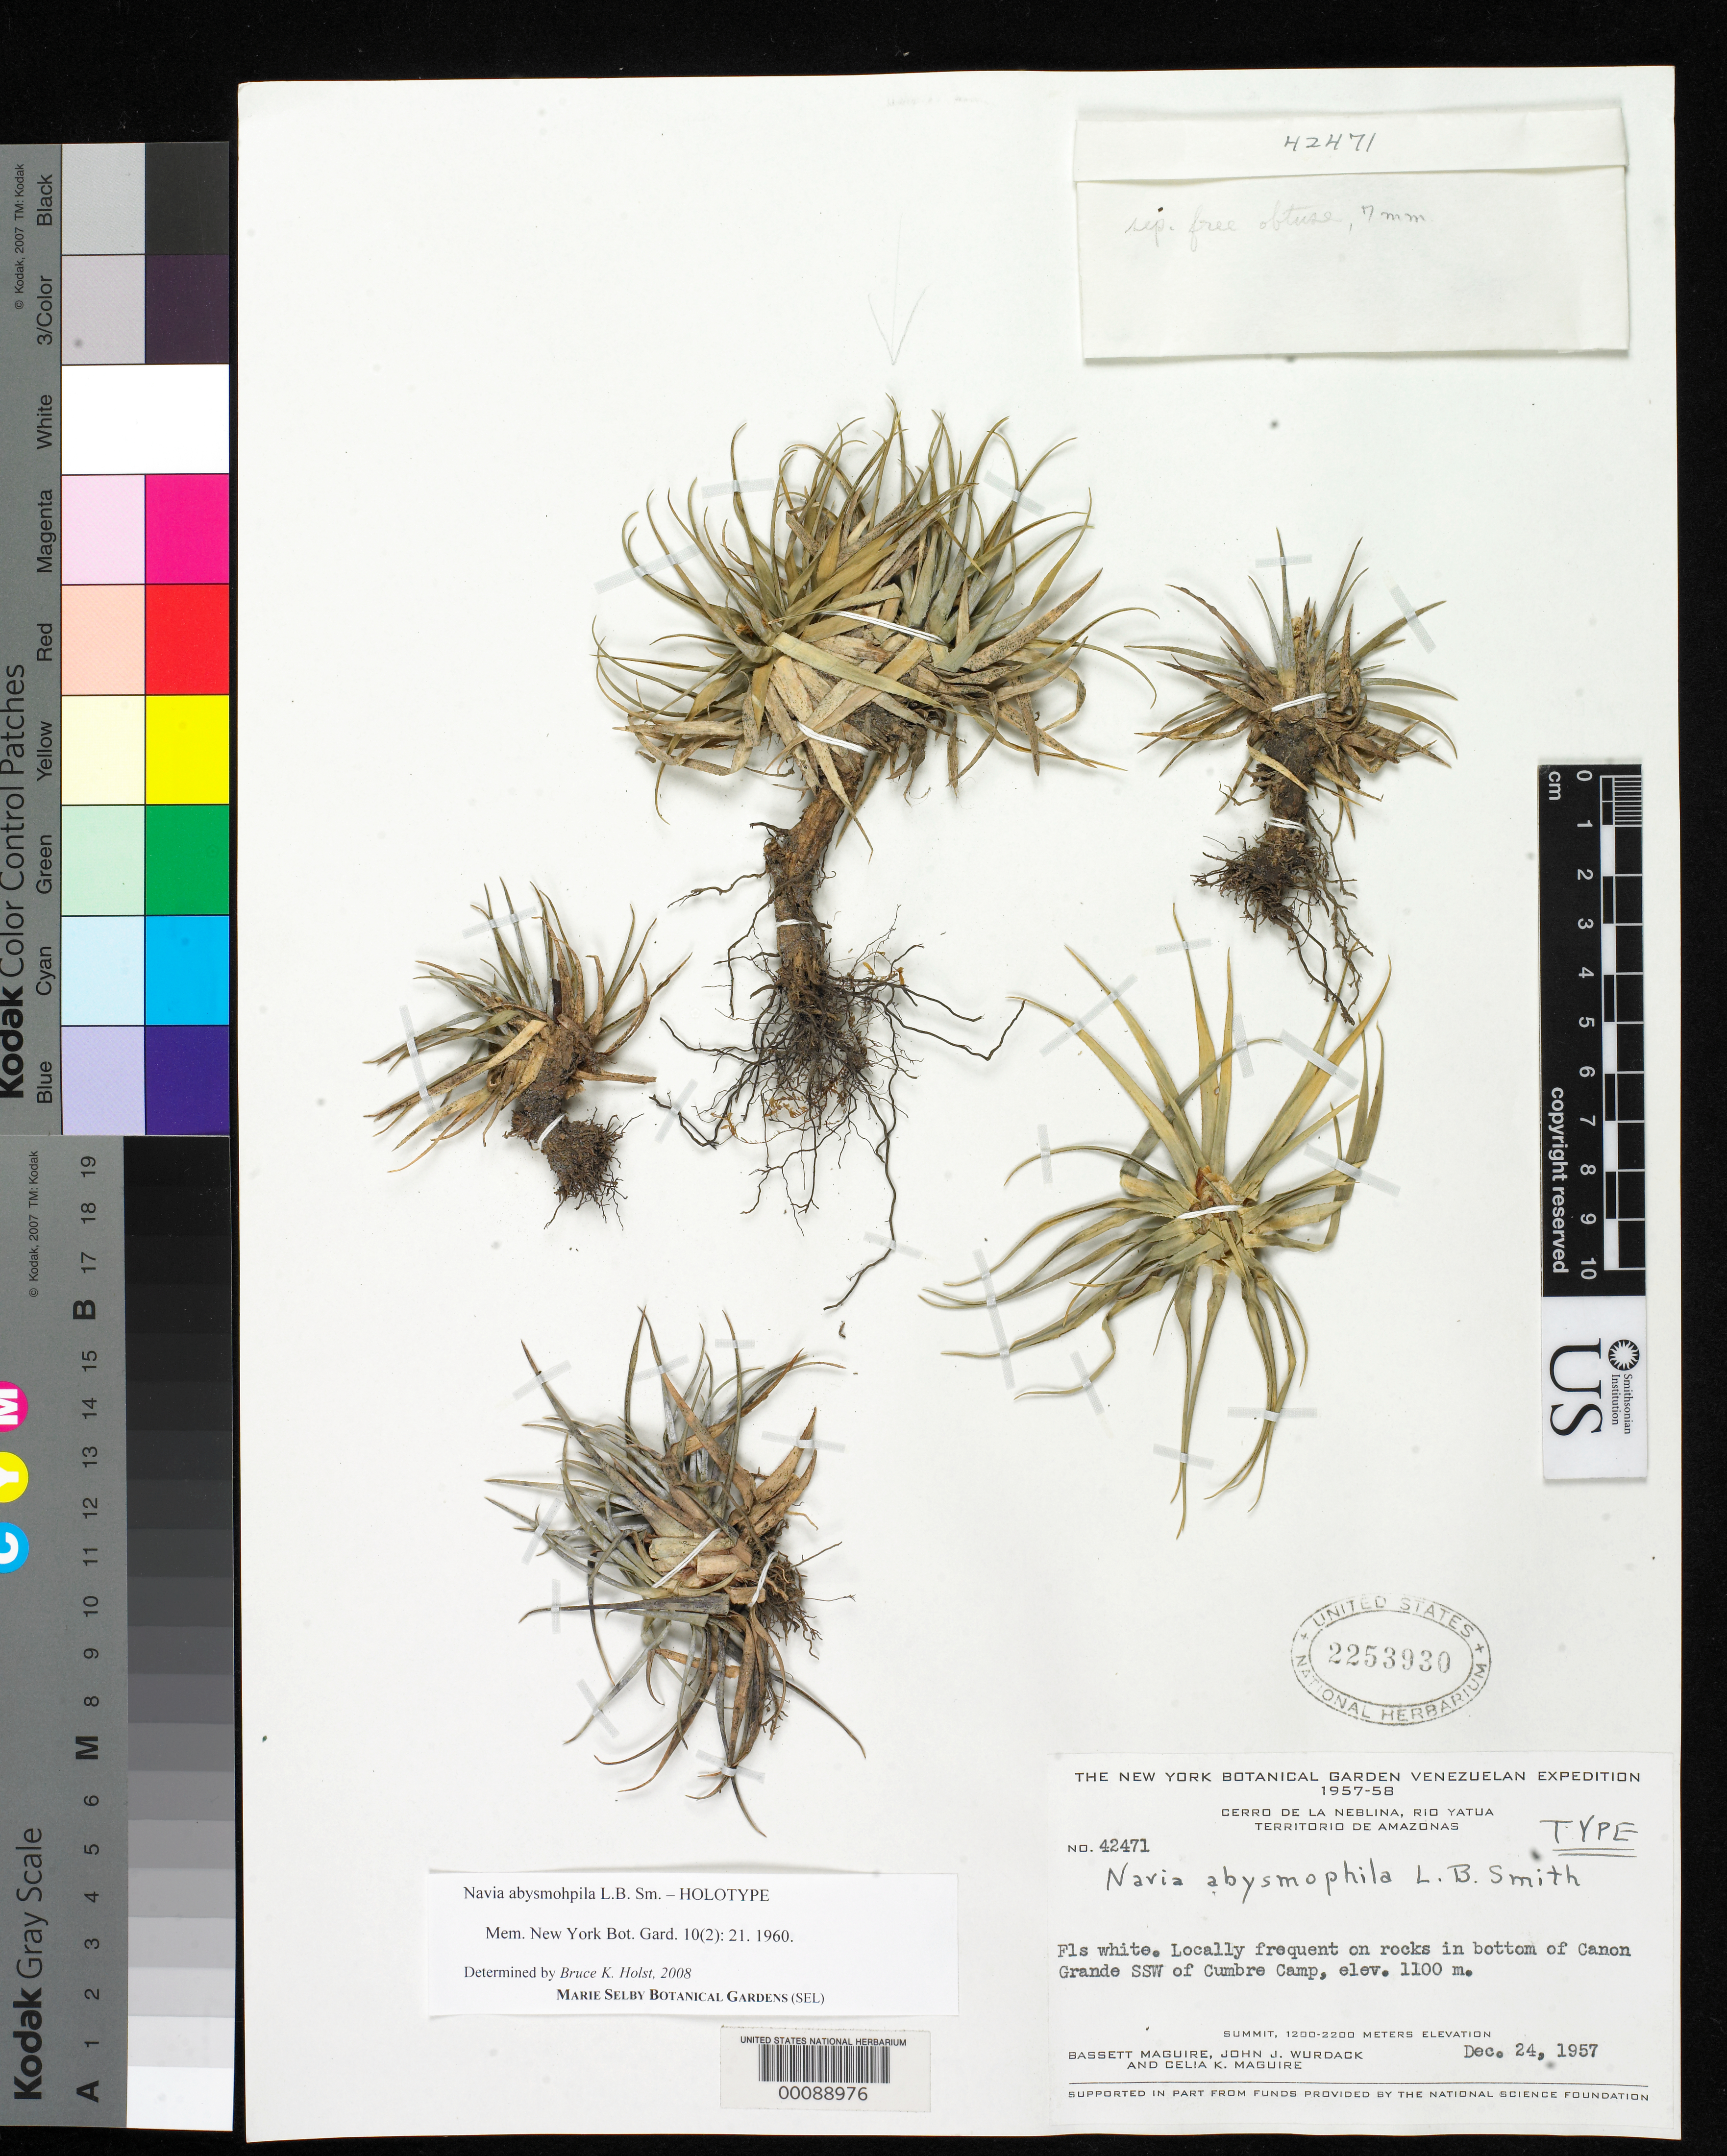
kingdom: Plantae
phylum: Tracheophyta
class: Liliopsida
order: Poales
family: Bromeliaceae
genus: Navia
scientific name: Navia abysmophila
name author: L.B. Sm.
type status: Holotype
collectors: B. Maguire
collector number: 42471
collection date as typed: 24 Dec 1957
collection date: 1957-12-24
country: Venezuela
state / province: Amazonas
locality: Cerro de La Neblina, Rio Yatua, Canon Grande.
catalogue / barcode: US 2253930